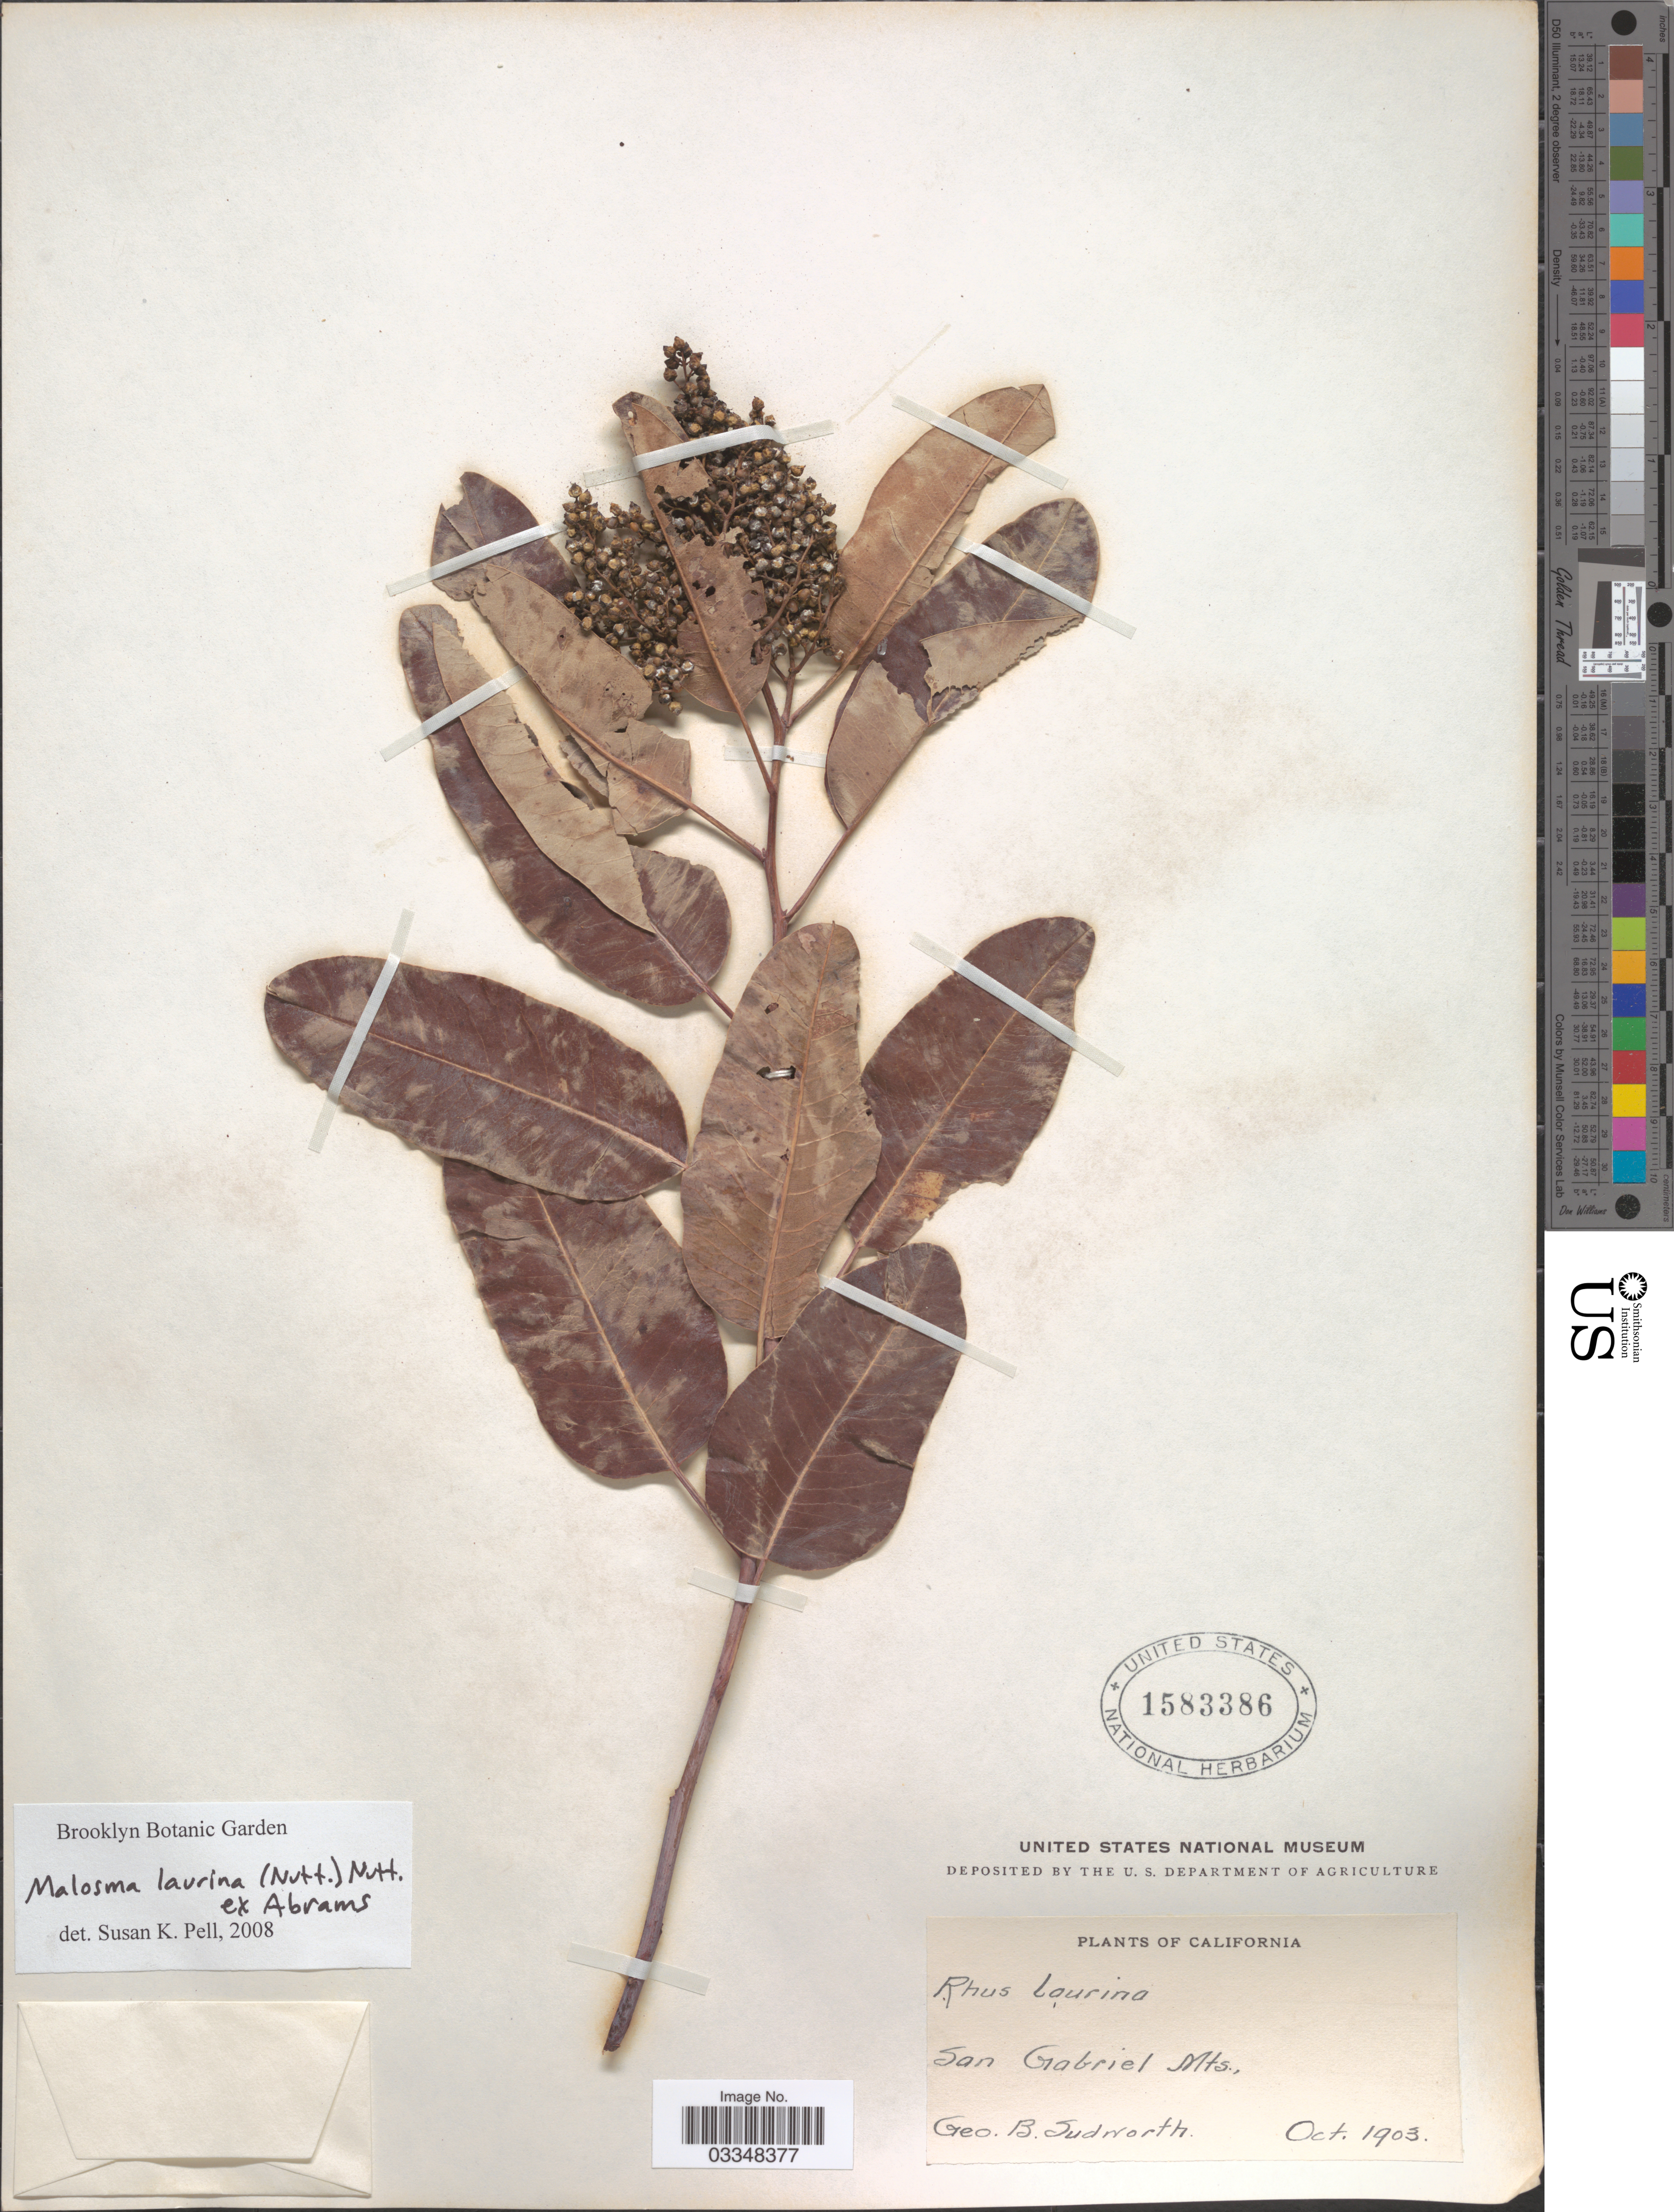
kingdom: Plantae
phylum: Tracheophyta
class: Magnoliopsida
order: Sapindales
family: Anacardiaceae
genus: Malosma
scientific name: Malosma laurina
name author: (Nutt.) Nutt. ex Abrams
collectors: G. B. Sudworth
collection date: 1903-10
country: United States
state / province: California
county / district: Los Angeles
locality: San Gabriel Mts.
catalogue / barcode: US 1583386